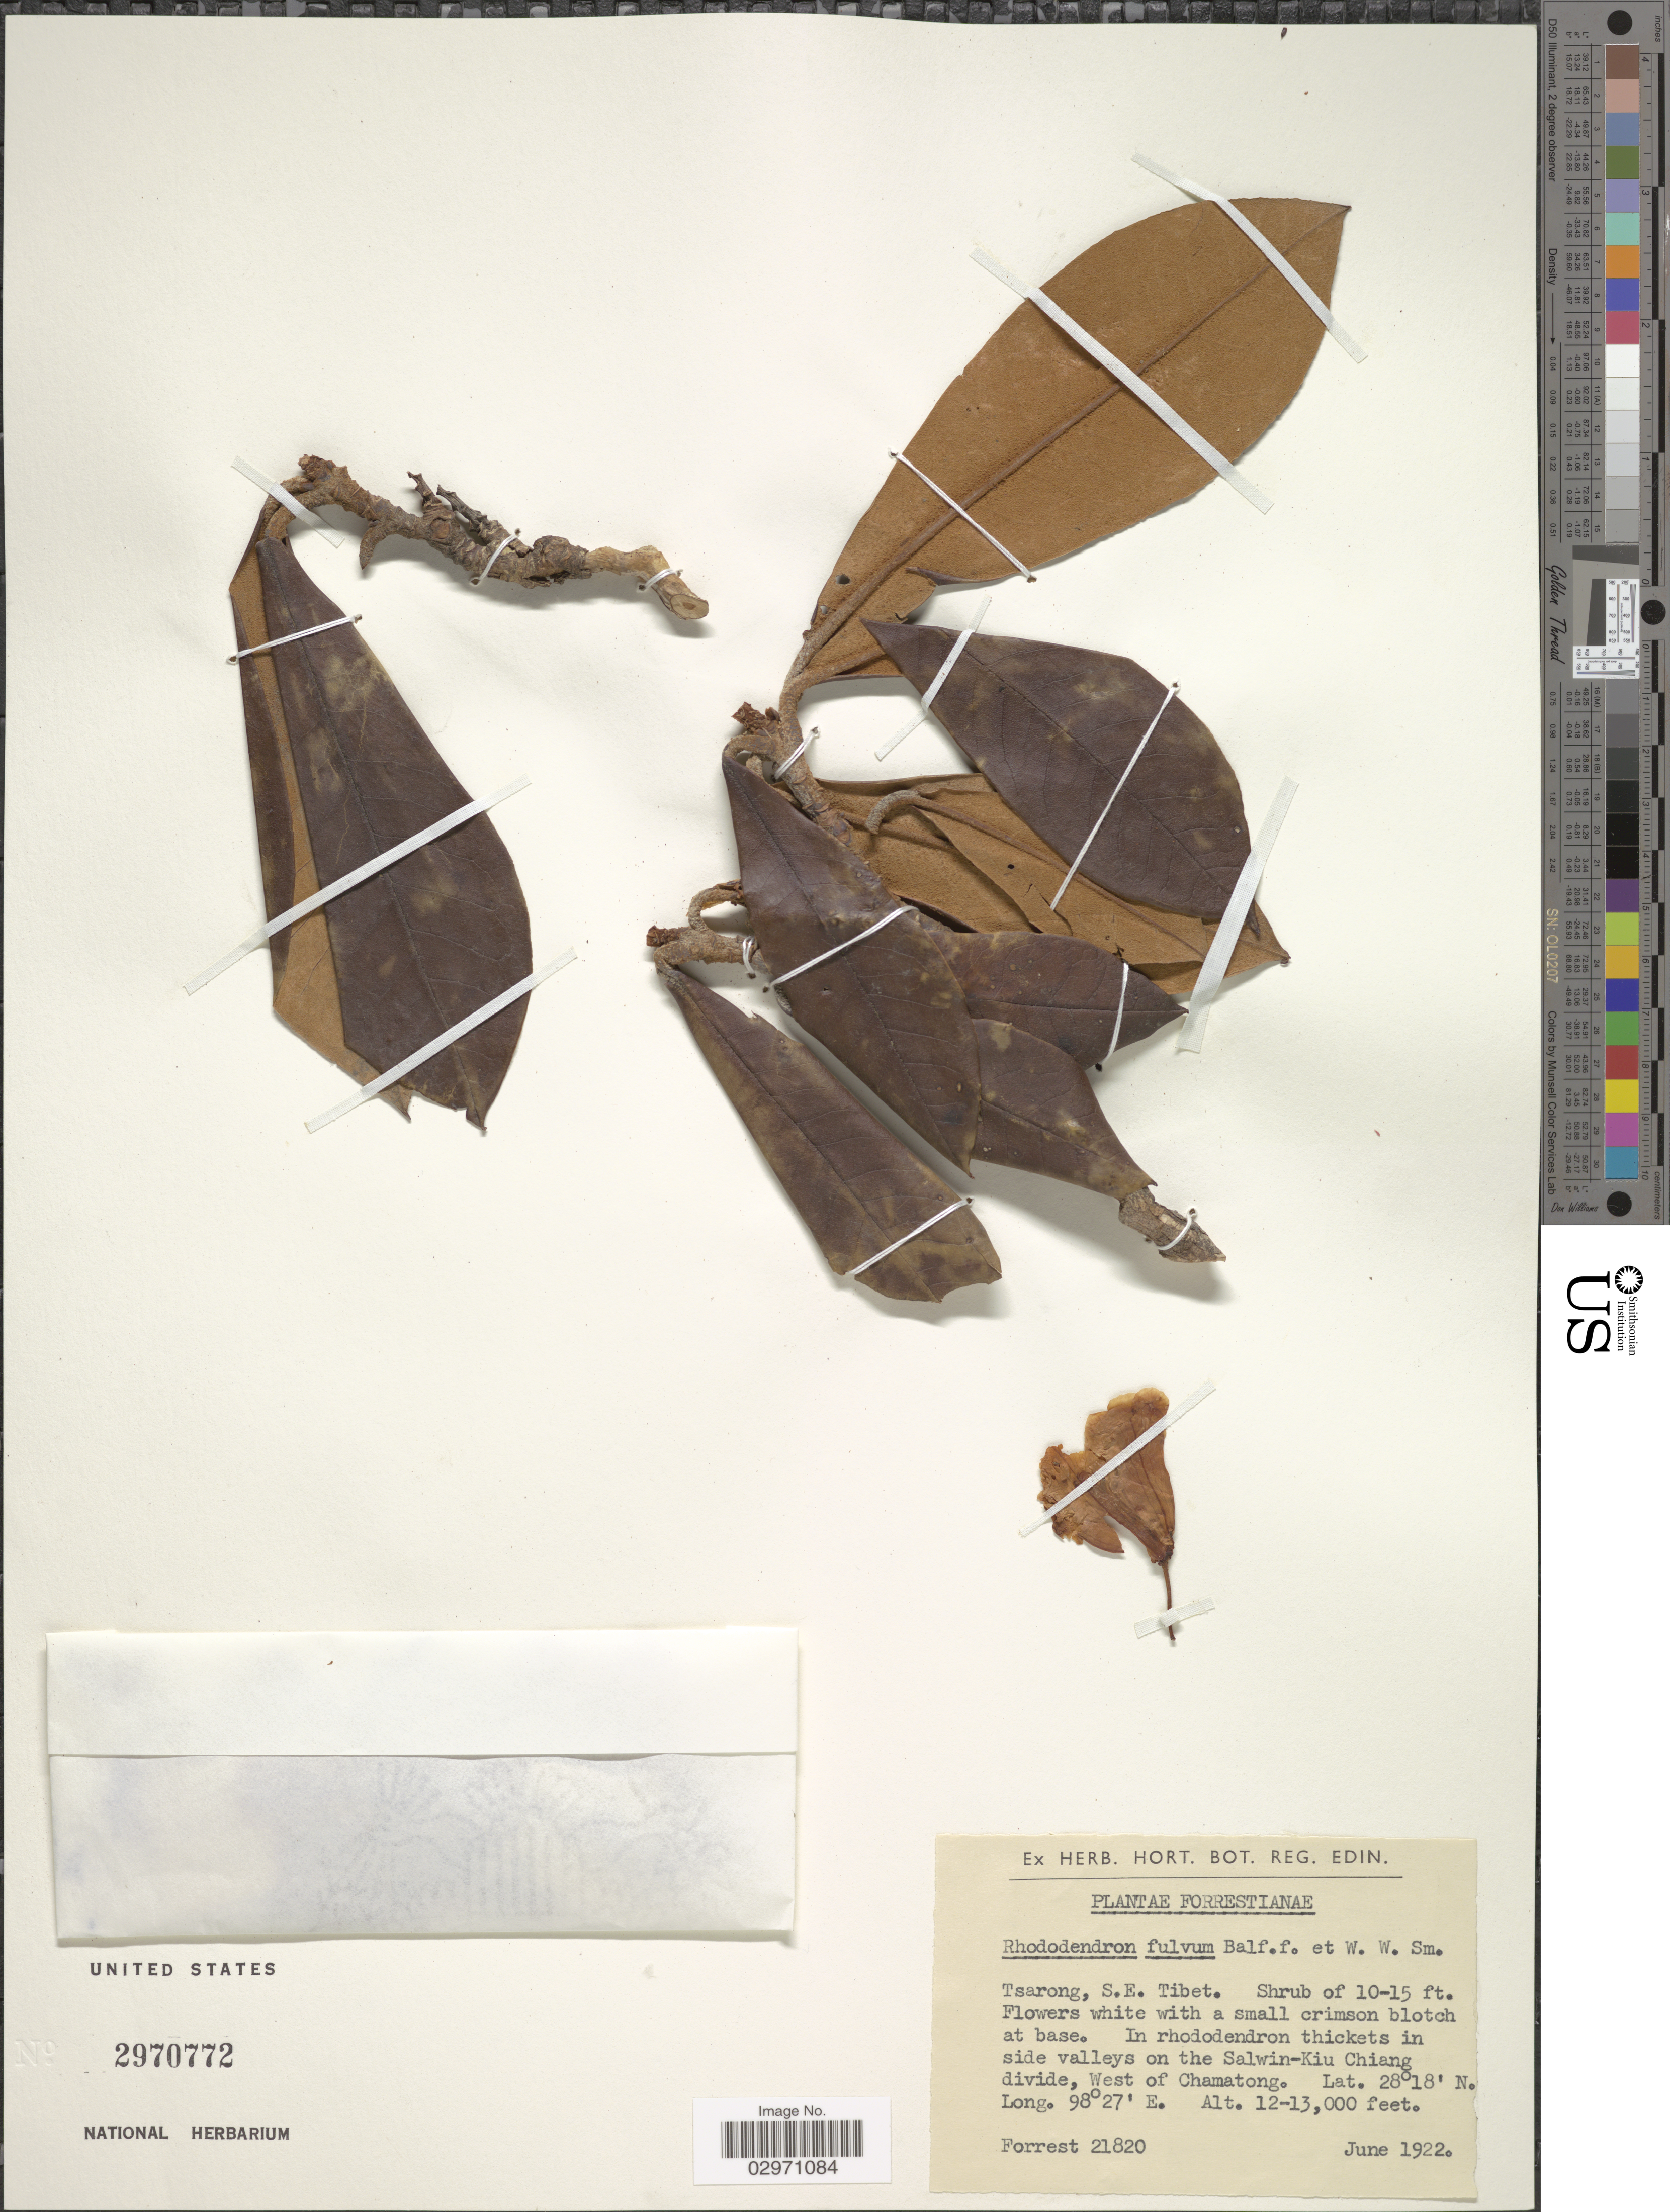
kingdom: Plantae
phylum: Tracheophyta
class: Magnoliopsida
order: Ericales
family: Ericaceae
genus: Rhododendron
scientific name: Rhododendron fulvum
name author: Balf. f. & W.W. Sm.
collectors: -. Forrest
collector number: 21820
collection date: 1922-06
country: China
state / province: Xizang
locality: Tsarong, S.E. Tibet. On the Salwin-Kiu Chiang divide, West of Chamatong.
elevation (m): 3658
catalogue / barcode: US 2970772